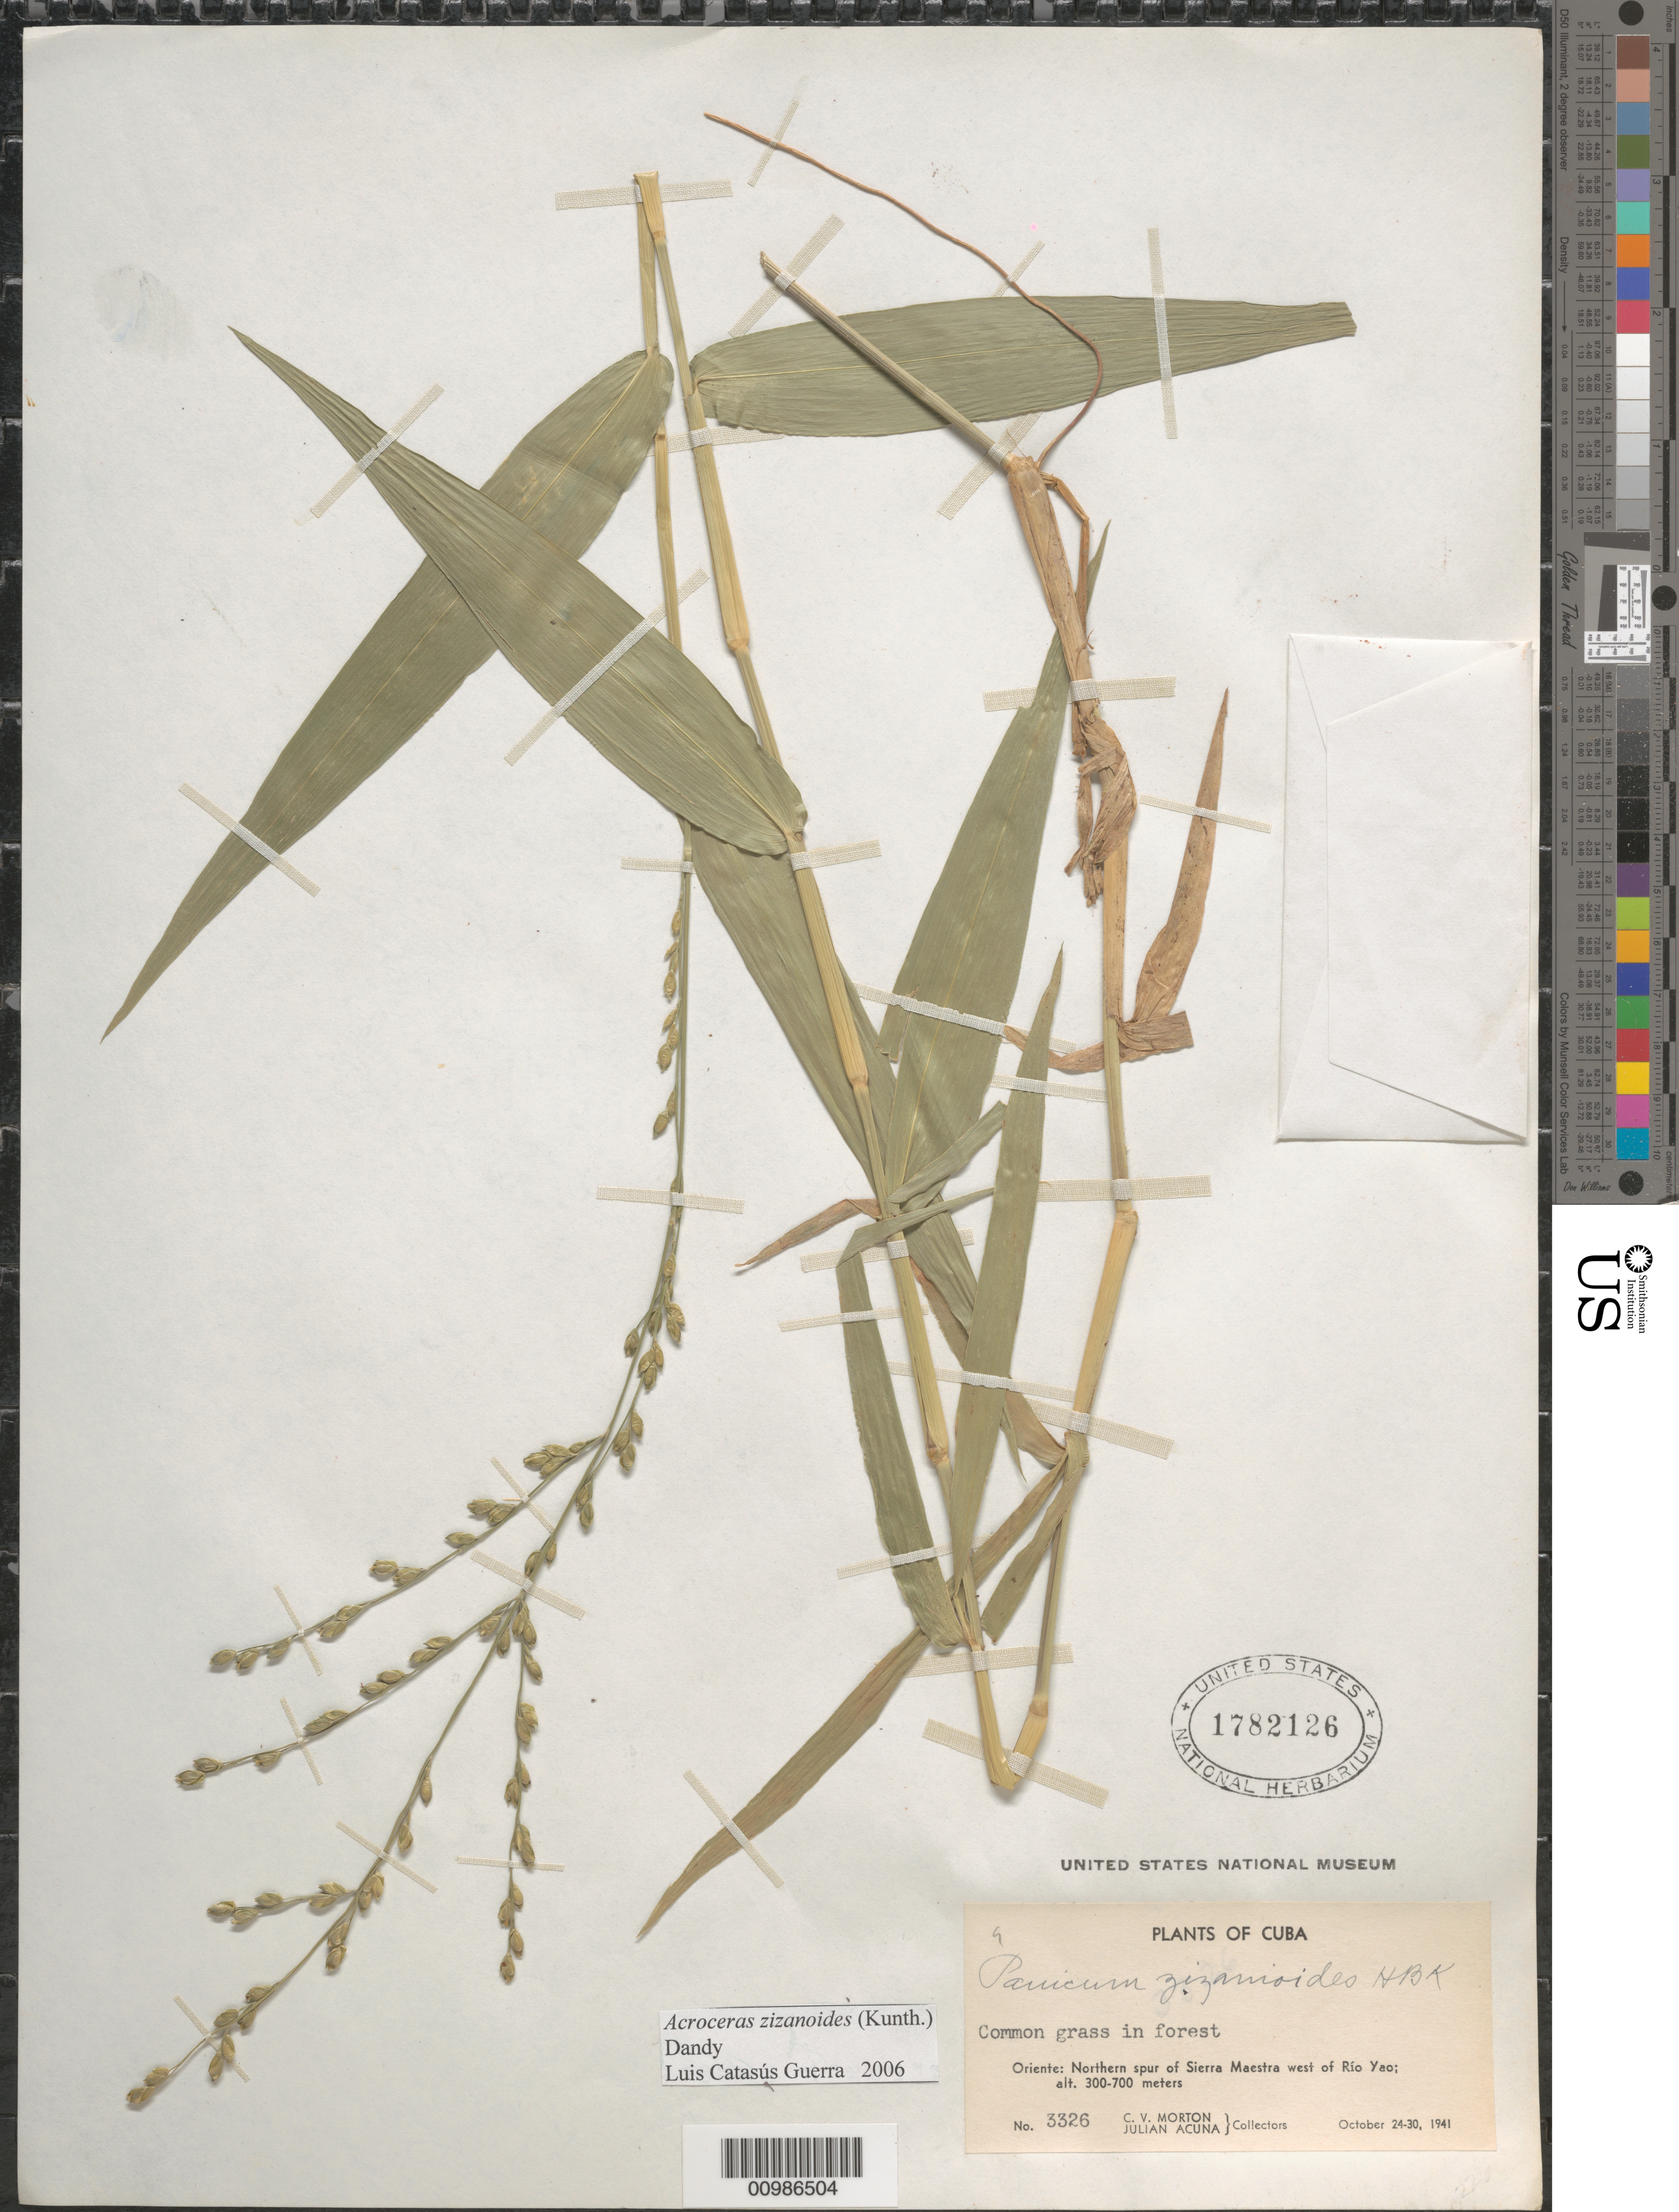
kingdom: Plantae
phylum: Tracheophyta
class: Liliopsida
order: Poales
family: Poaceae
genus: Acroceras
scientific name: Acroceras zizanioides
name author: (Kunth) Dandy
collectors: C. V. Morton & J. Acuña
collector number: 3326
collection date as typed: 24 Oct 1941 to 30 Oct 1941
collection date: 1941-10-24/1941-10-30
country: Cuba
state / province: Oriente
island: Cuba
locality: Northern spur of Sierra Maestra west of Rio Yao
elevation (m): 300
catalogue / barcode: US 1782126